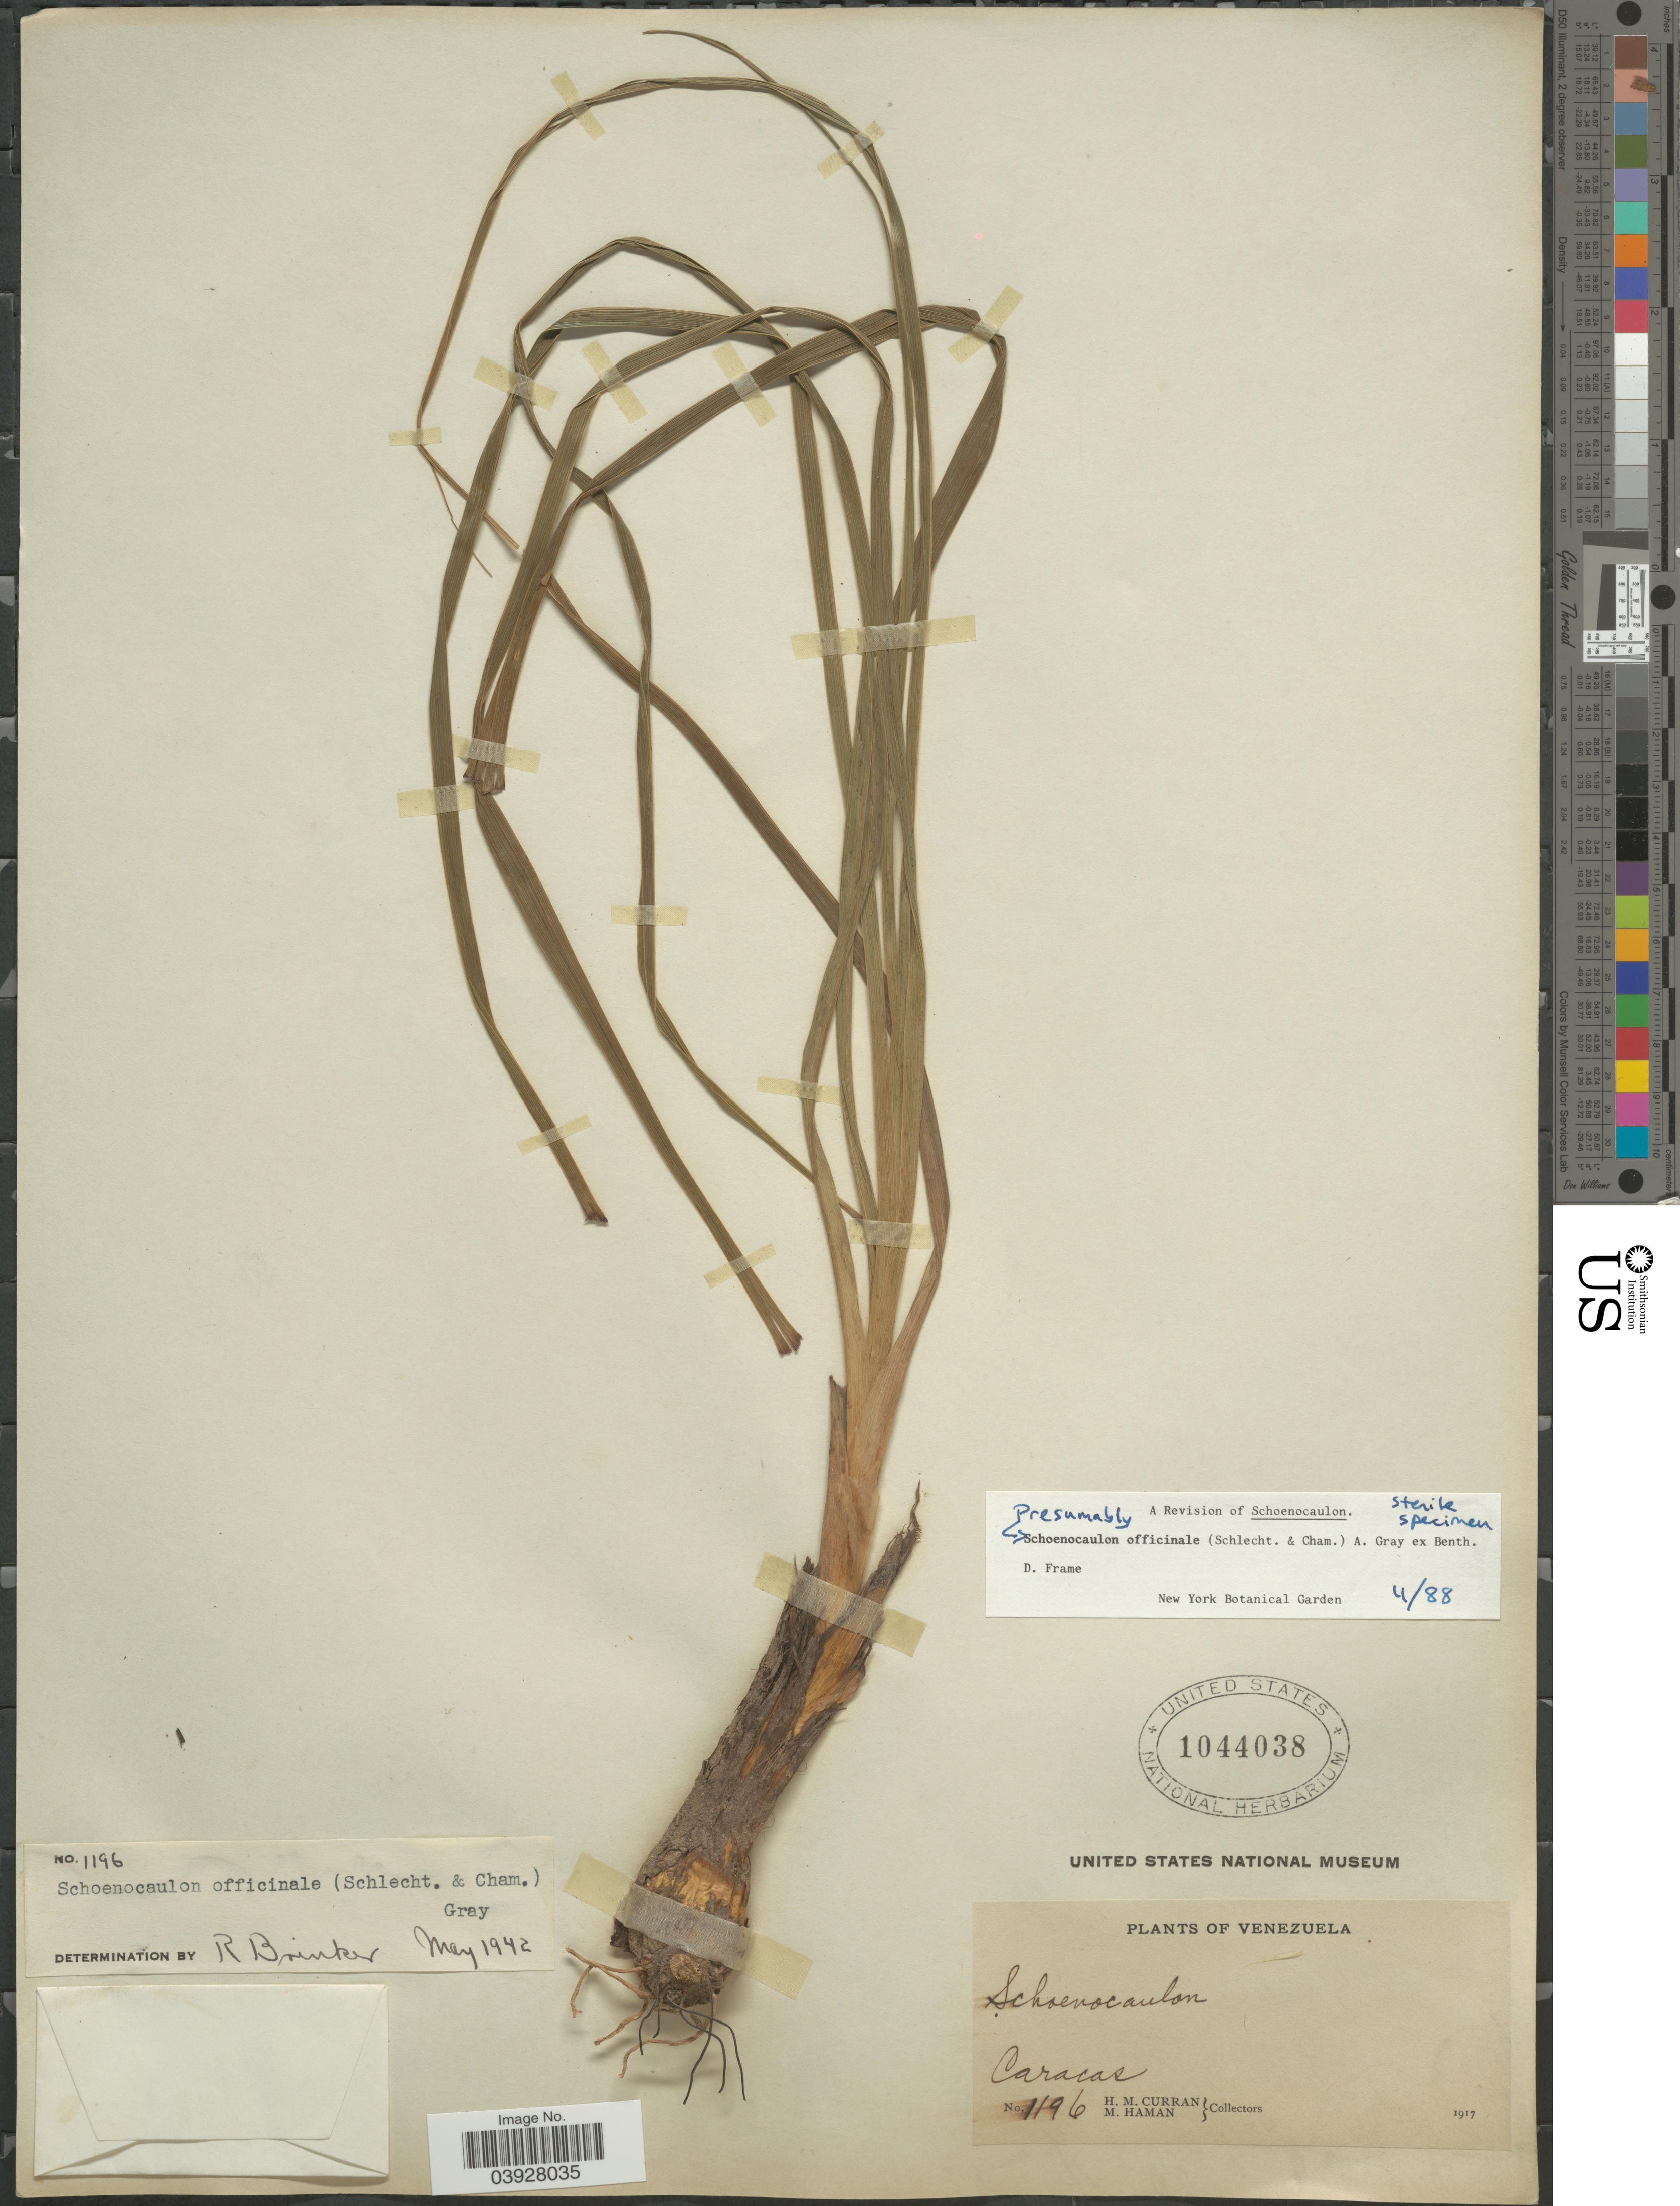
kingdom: Plantae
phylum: Tracheophyta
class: Liliopsida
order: Liliales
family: Melanthiaceae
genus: Schoenocaulon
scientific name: Schoenocaulon officinale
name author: (Schltdl.) A. Gray ex Benth.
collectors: H. M. Curran & M. Haman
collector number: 1196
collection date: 1917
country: Venezuela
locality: Caracas.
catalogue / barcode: US 1044038